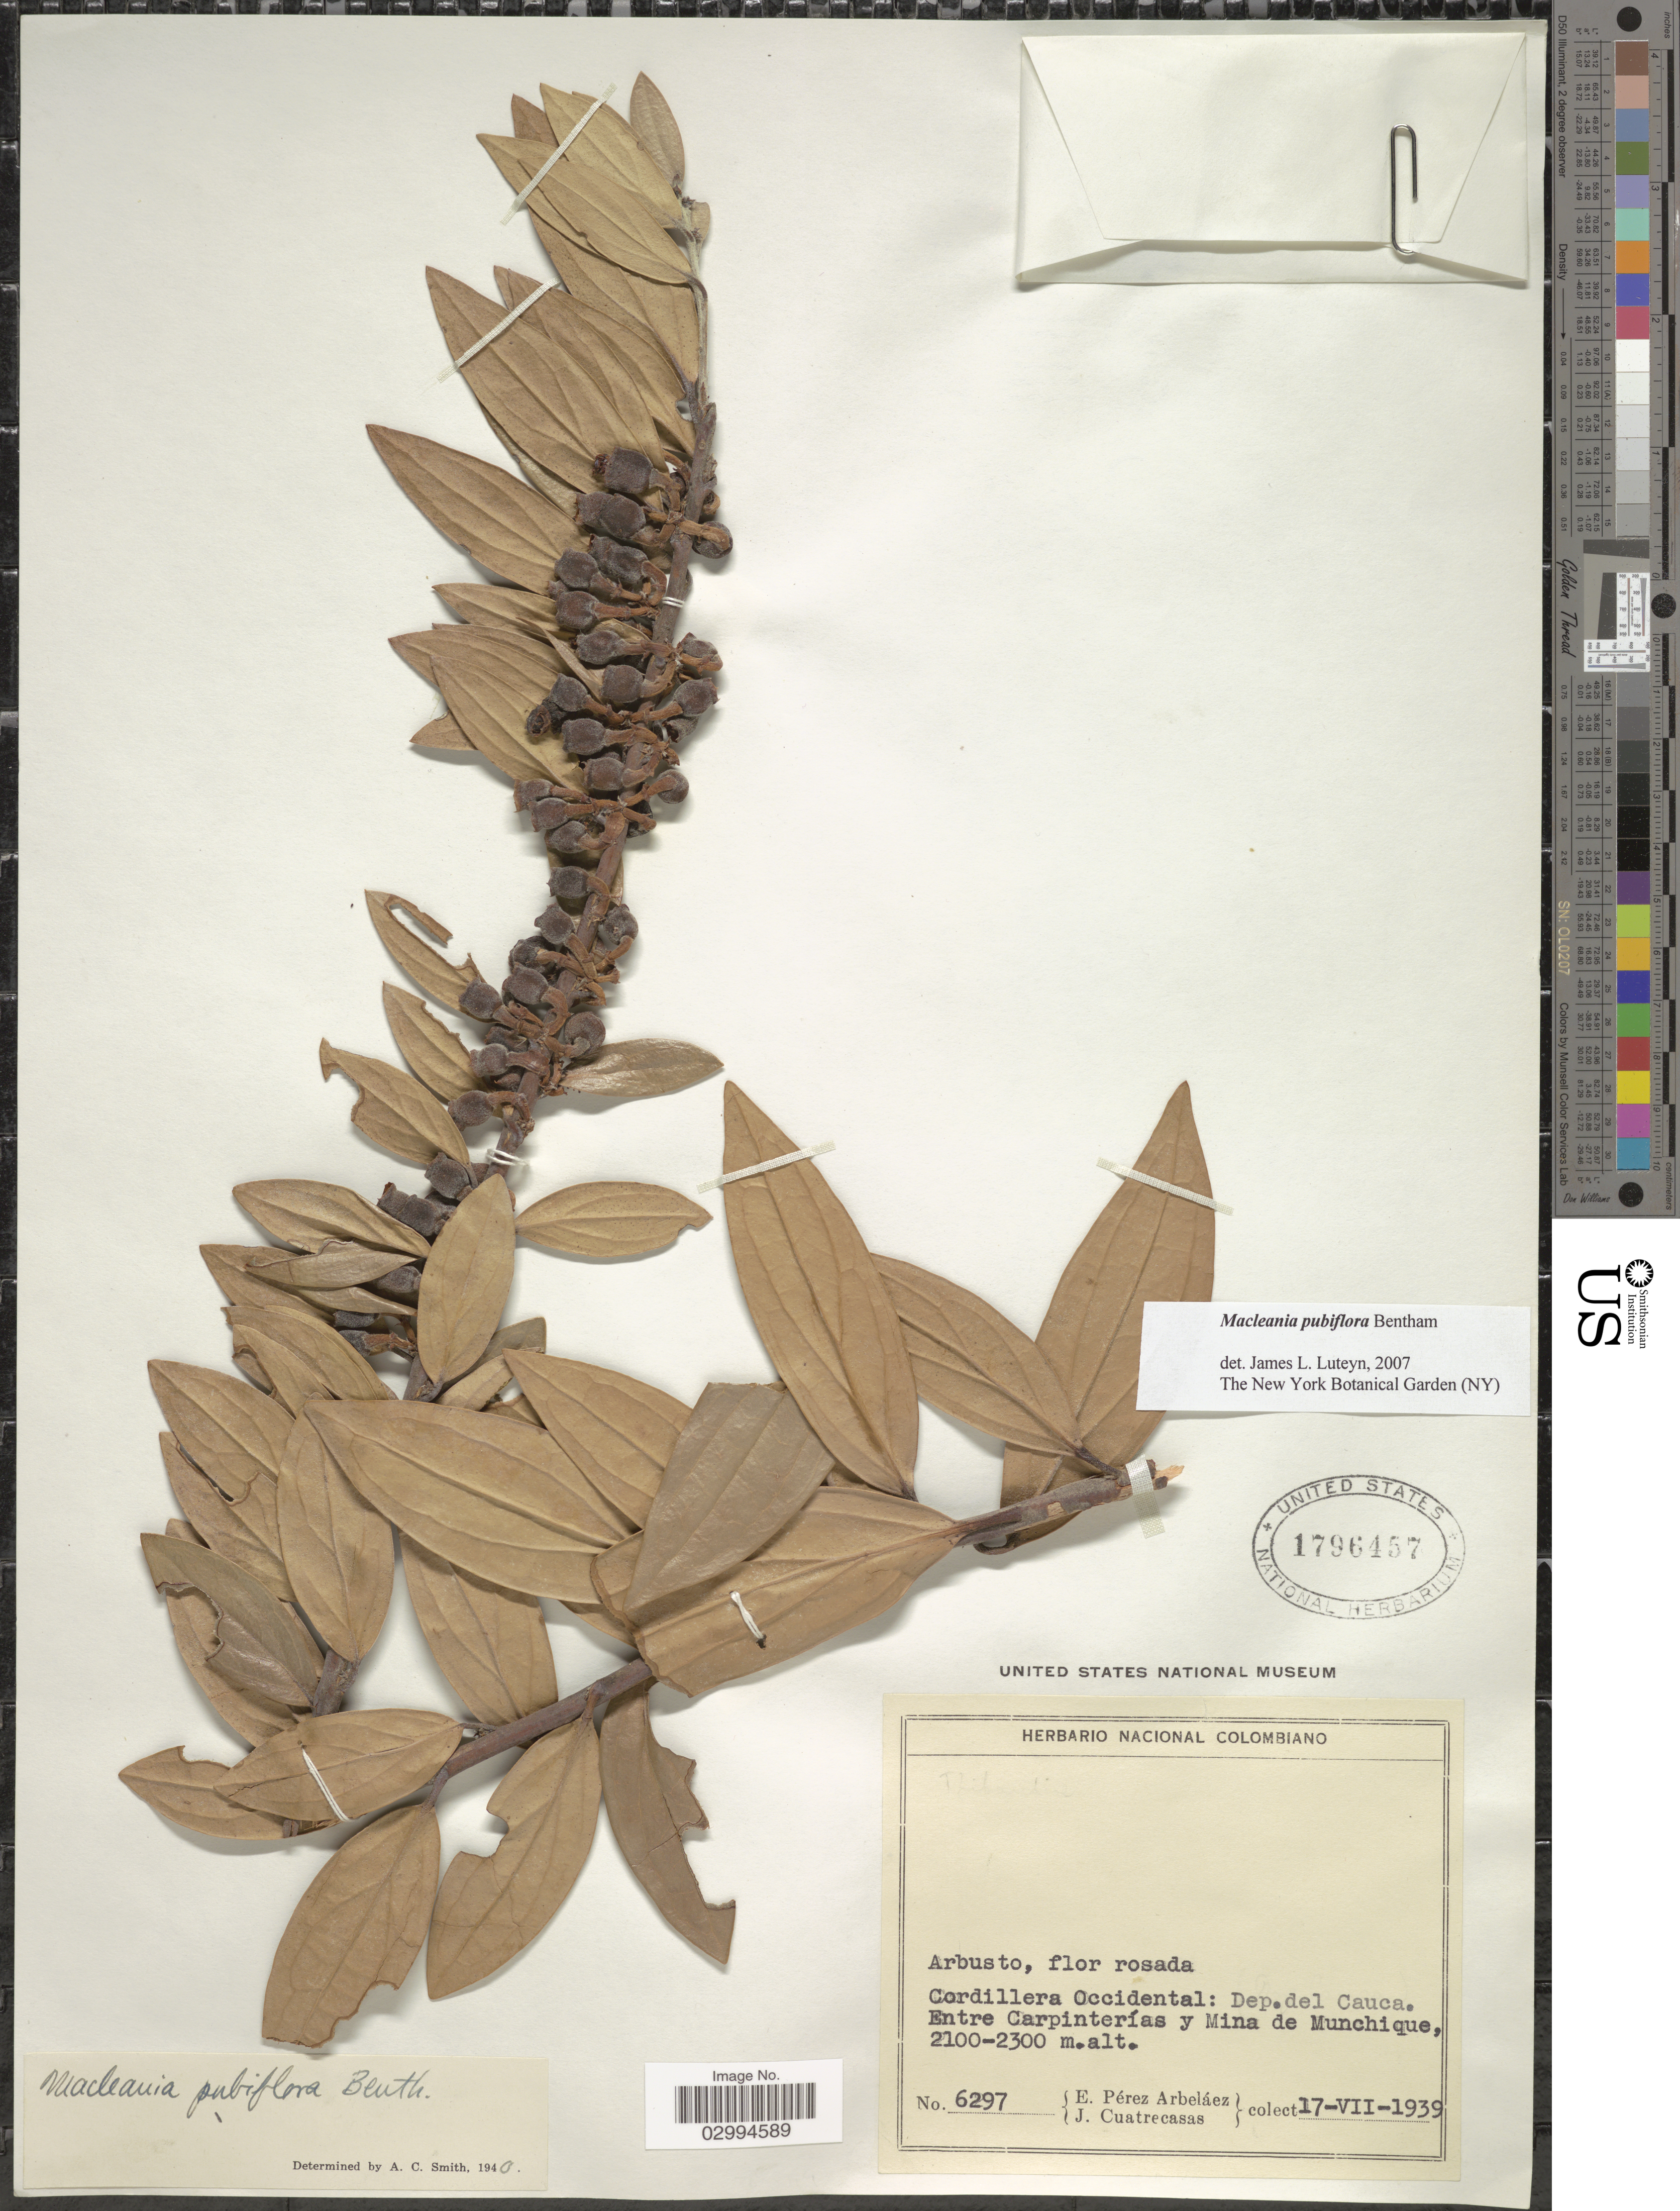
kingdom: Plantae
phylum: Tracheophyta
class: Magnoliopsida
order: Ericales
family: Ericaceae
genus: Macleania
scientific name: Macleania pubiflora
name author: Benth.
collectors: E. Pérez Arbeláez & J. Cuatrecasas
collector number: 6297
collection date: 1939-07-17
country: Colombia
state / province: Cauca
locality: Cordillera Occidental: Dep. del Cauca. Entre Carpinterías y Mina de Munchique.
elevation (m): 2100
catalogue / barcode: US 1796457